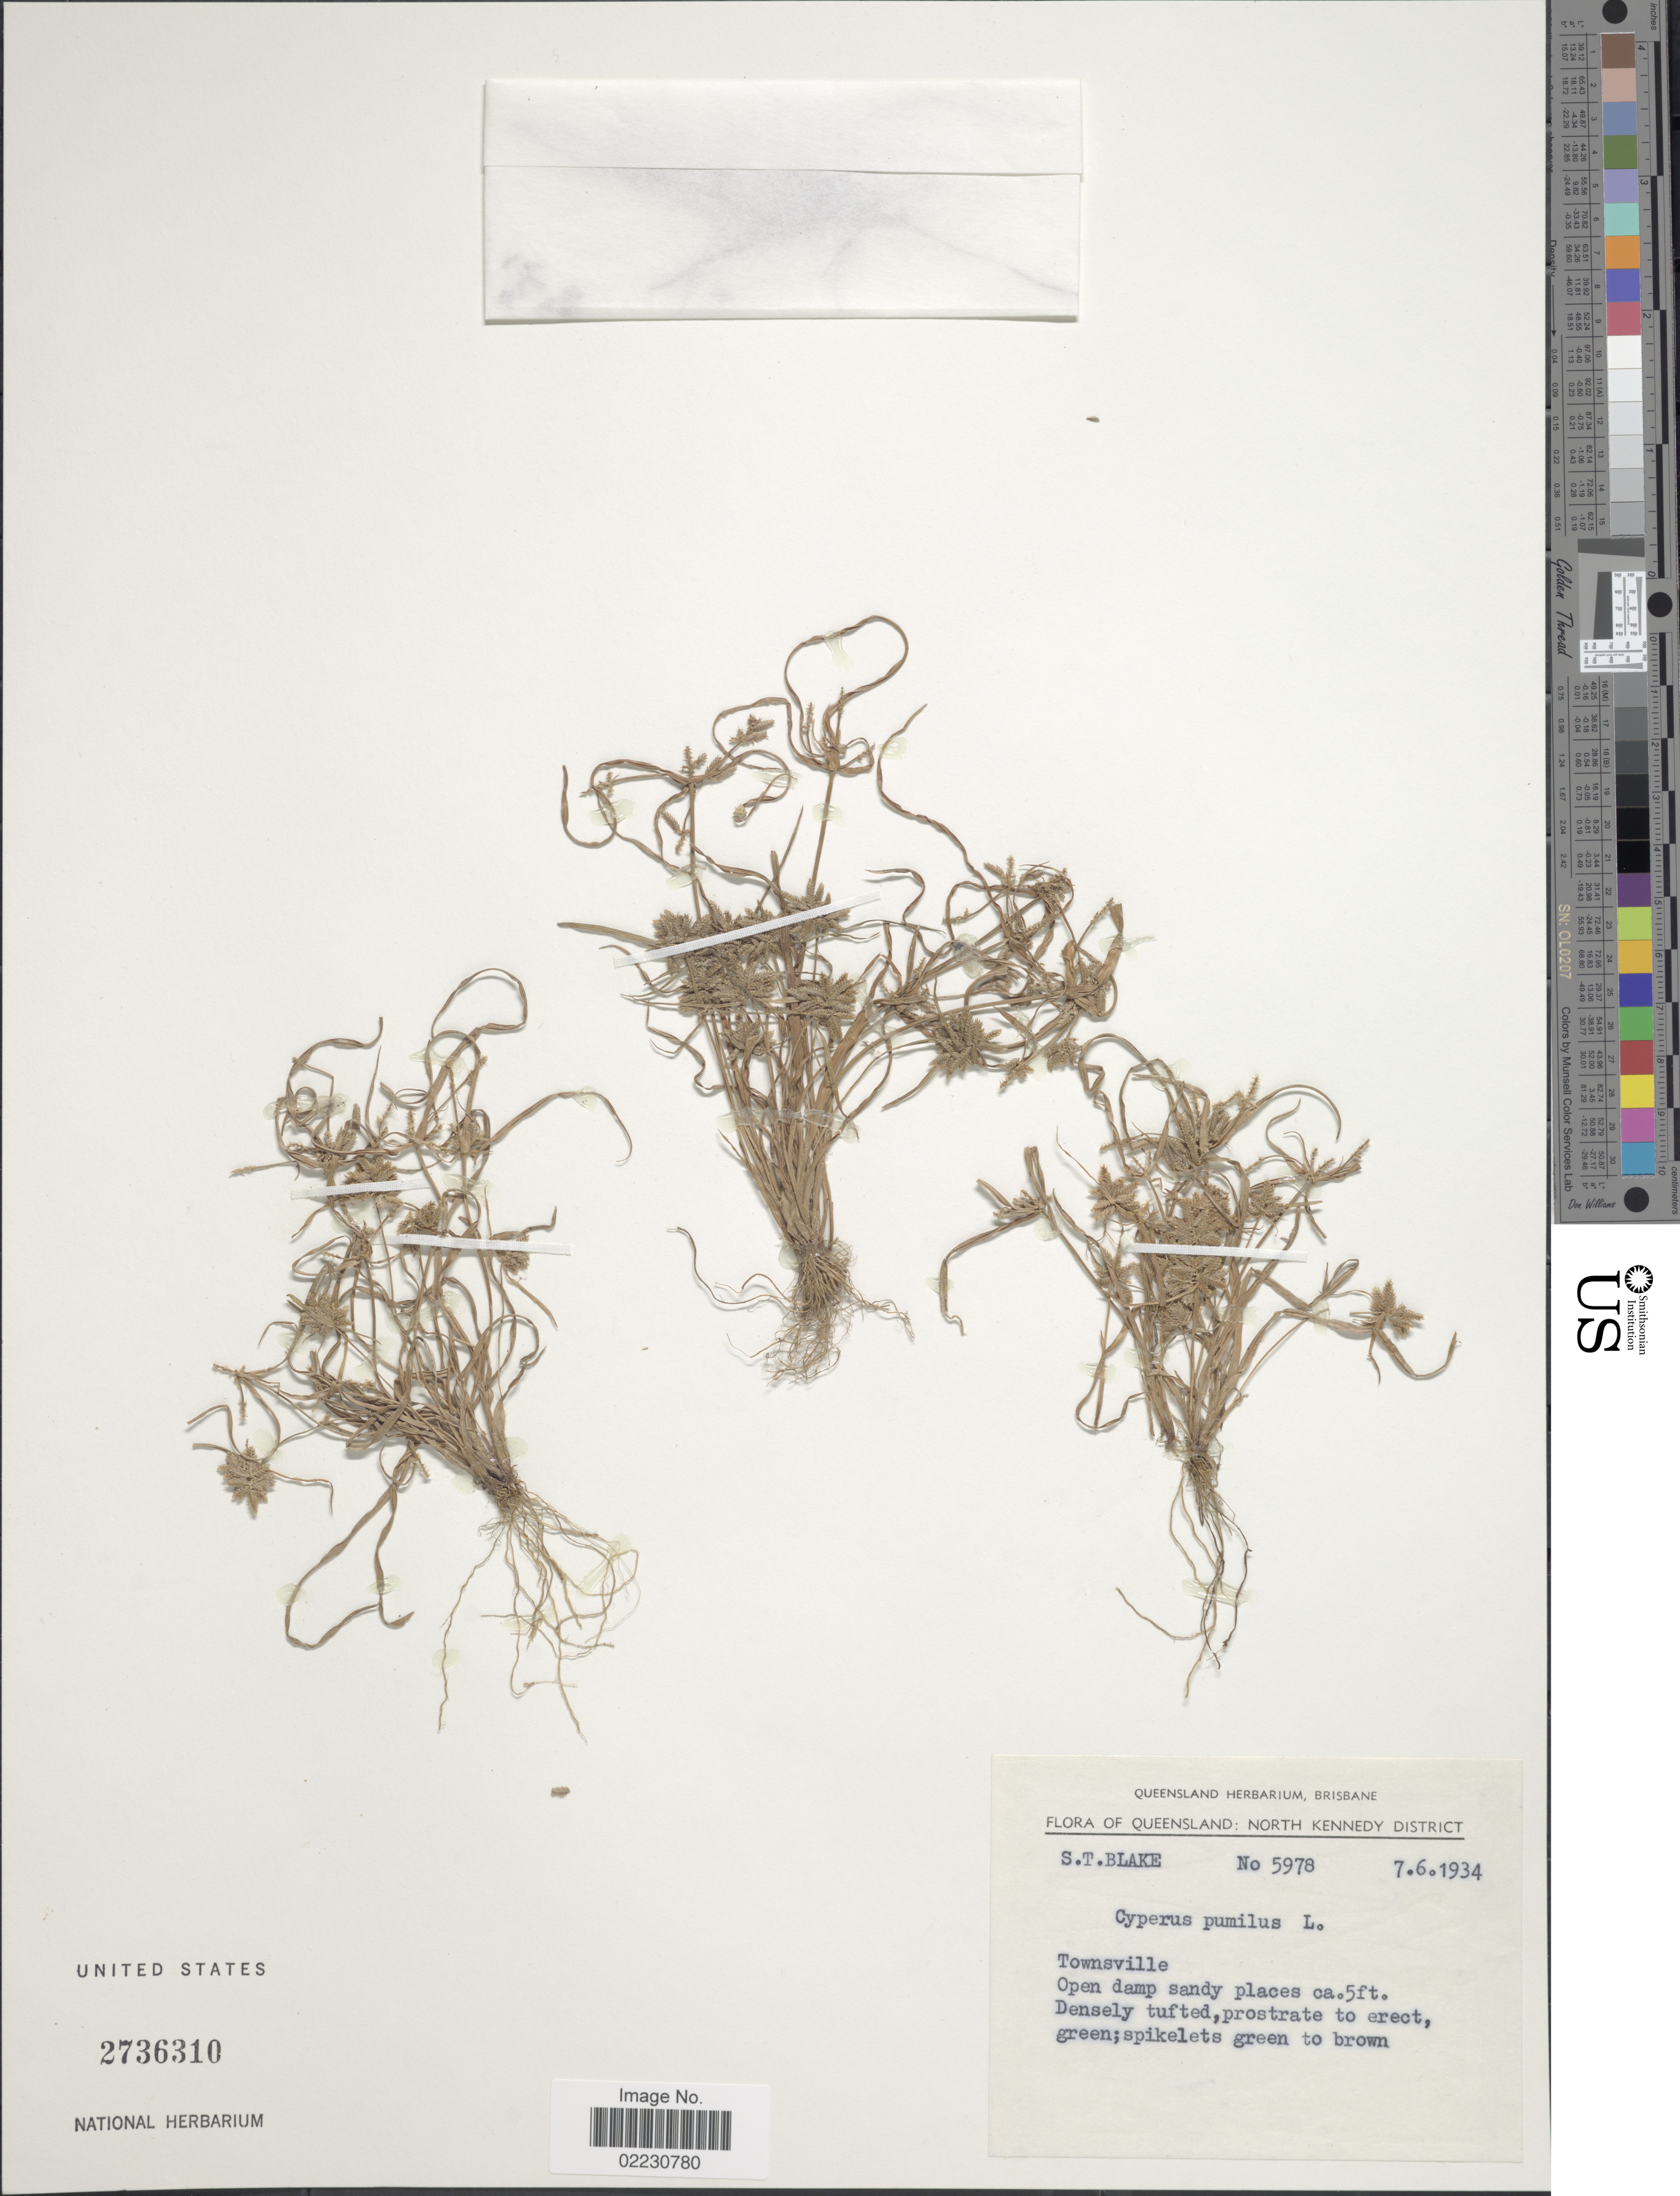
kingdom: Plantae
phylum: Tracheophyta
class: Liliopsida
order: Poales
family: Cyperaceae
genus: Cyperus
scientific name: Cyperus pumilus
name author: L.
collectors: S. T. Blake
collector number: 5978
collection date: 1934-06-07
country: Australia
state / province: Queensland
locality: North Kennedy District, Townsville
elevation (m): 2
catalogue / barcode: US 2736310